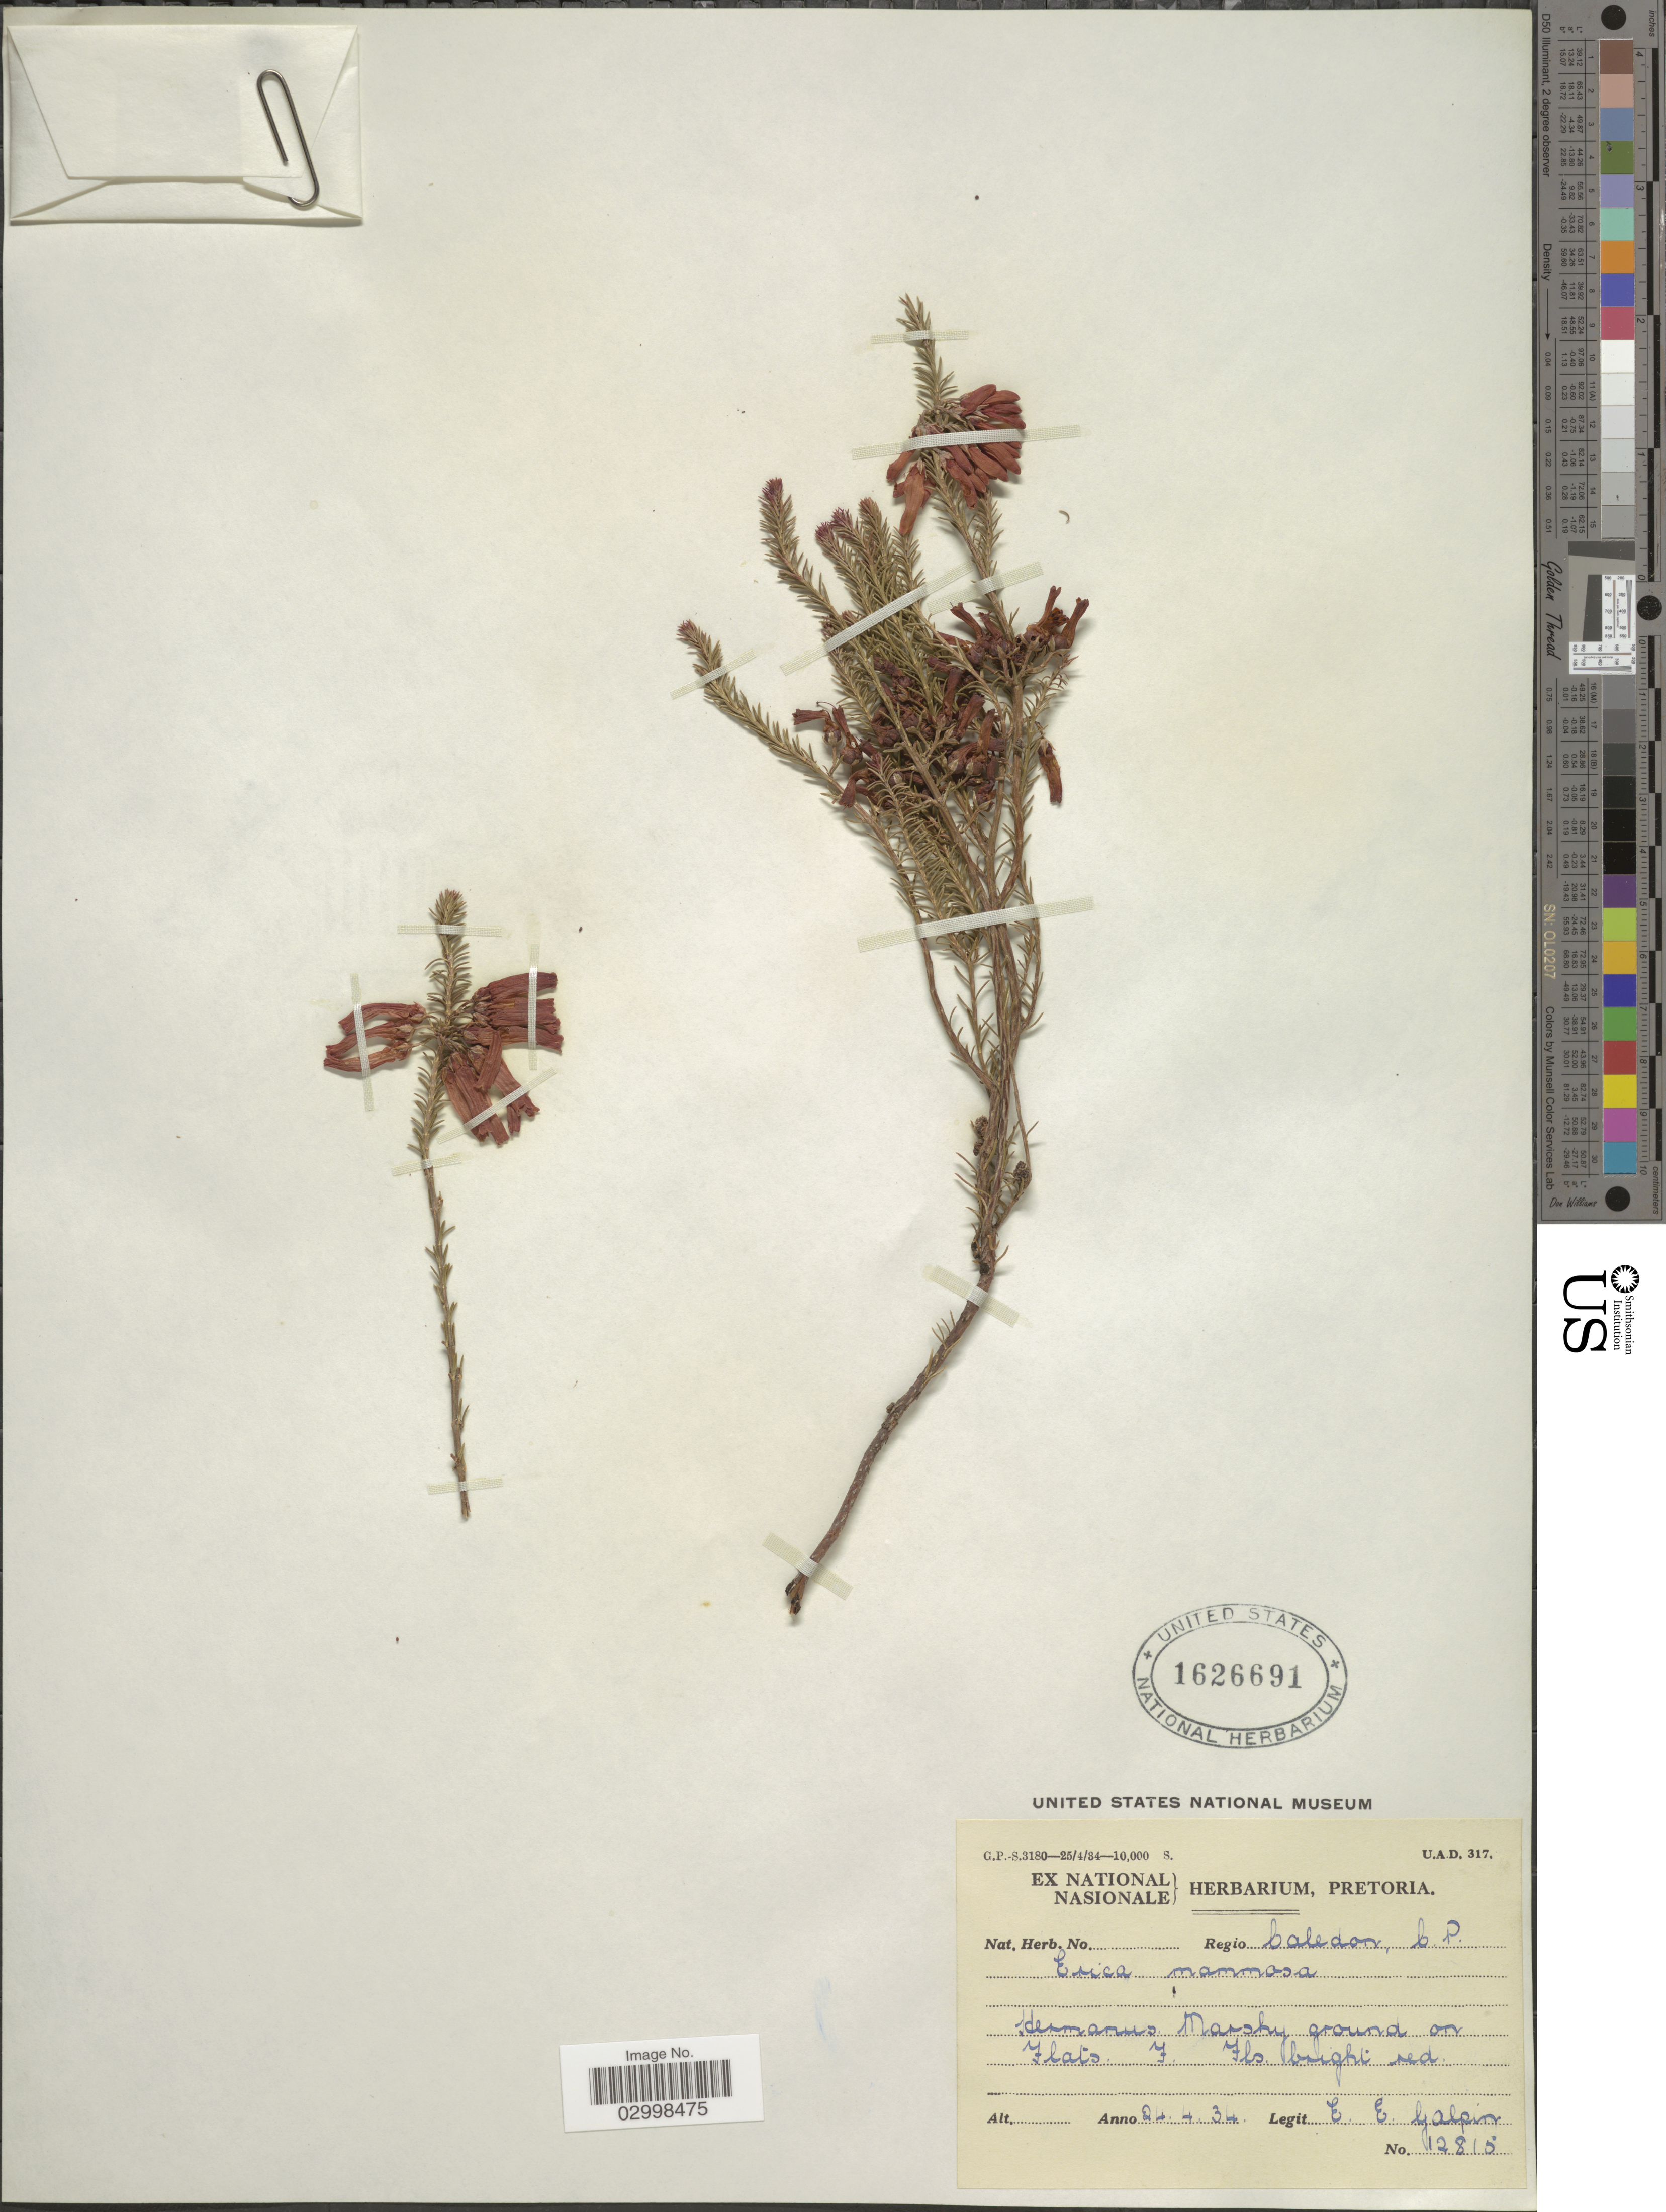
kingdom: Plantae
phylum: Tracheophyta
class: Magnoliopsida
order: Ericales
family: Ericaceae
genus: Erica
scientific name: Erica mammosa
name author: L.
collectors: E. Galpin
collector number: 12815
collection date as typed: Transcribed d/m/y: 24/4/34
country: South Africa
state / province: Western Cape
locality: Regio Caledon, C. P. Hermanus Marshy ground on Flats.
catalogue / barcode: US 1626691